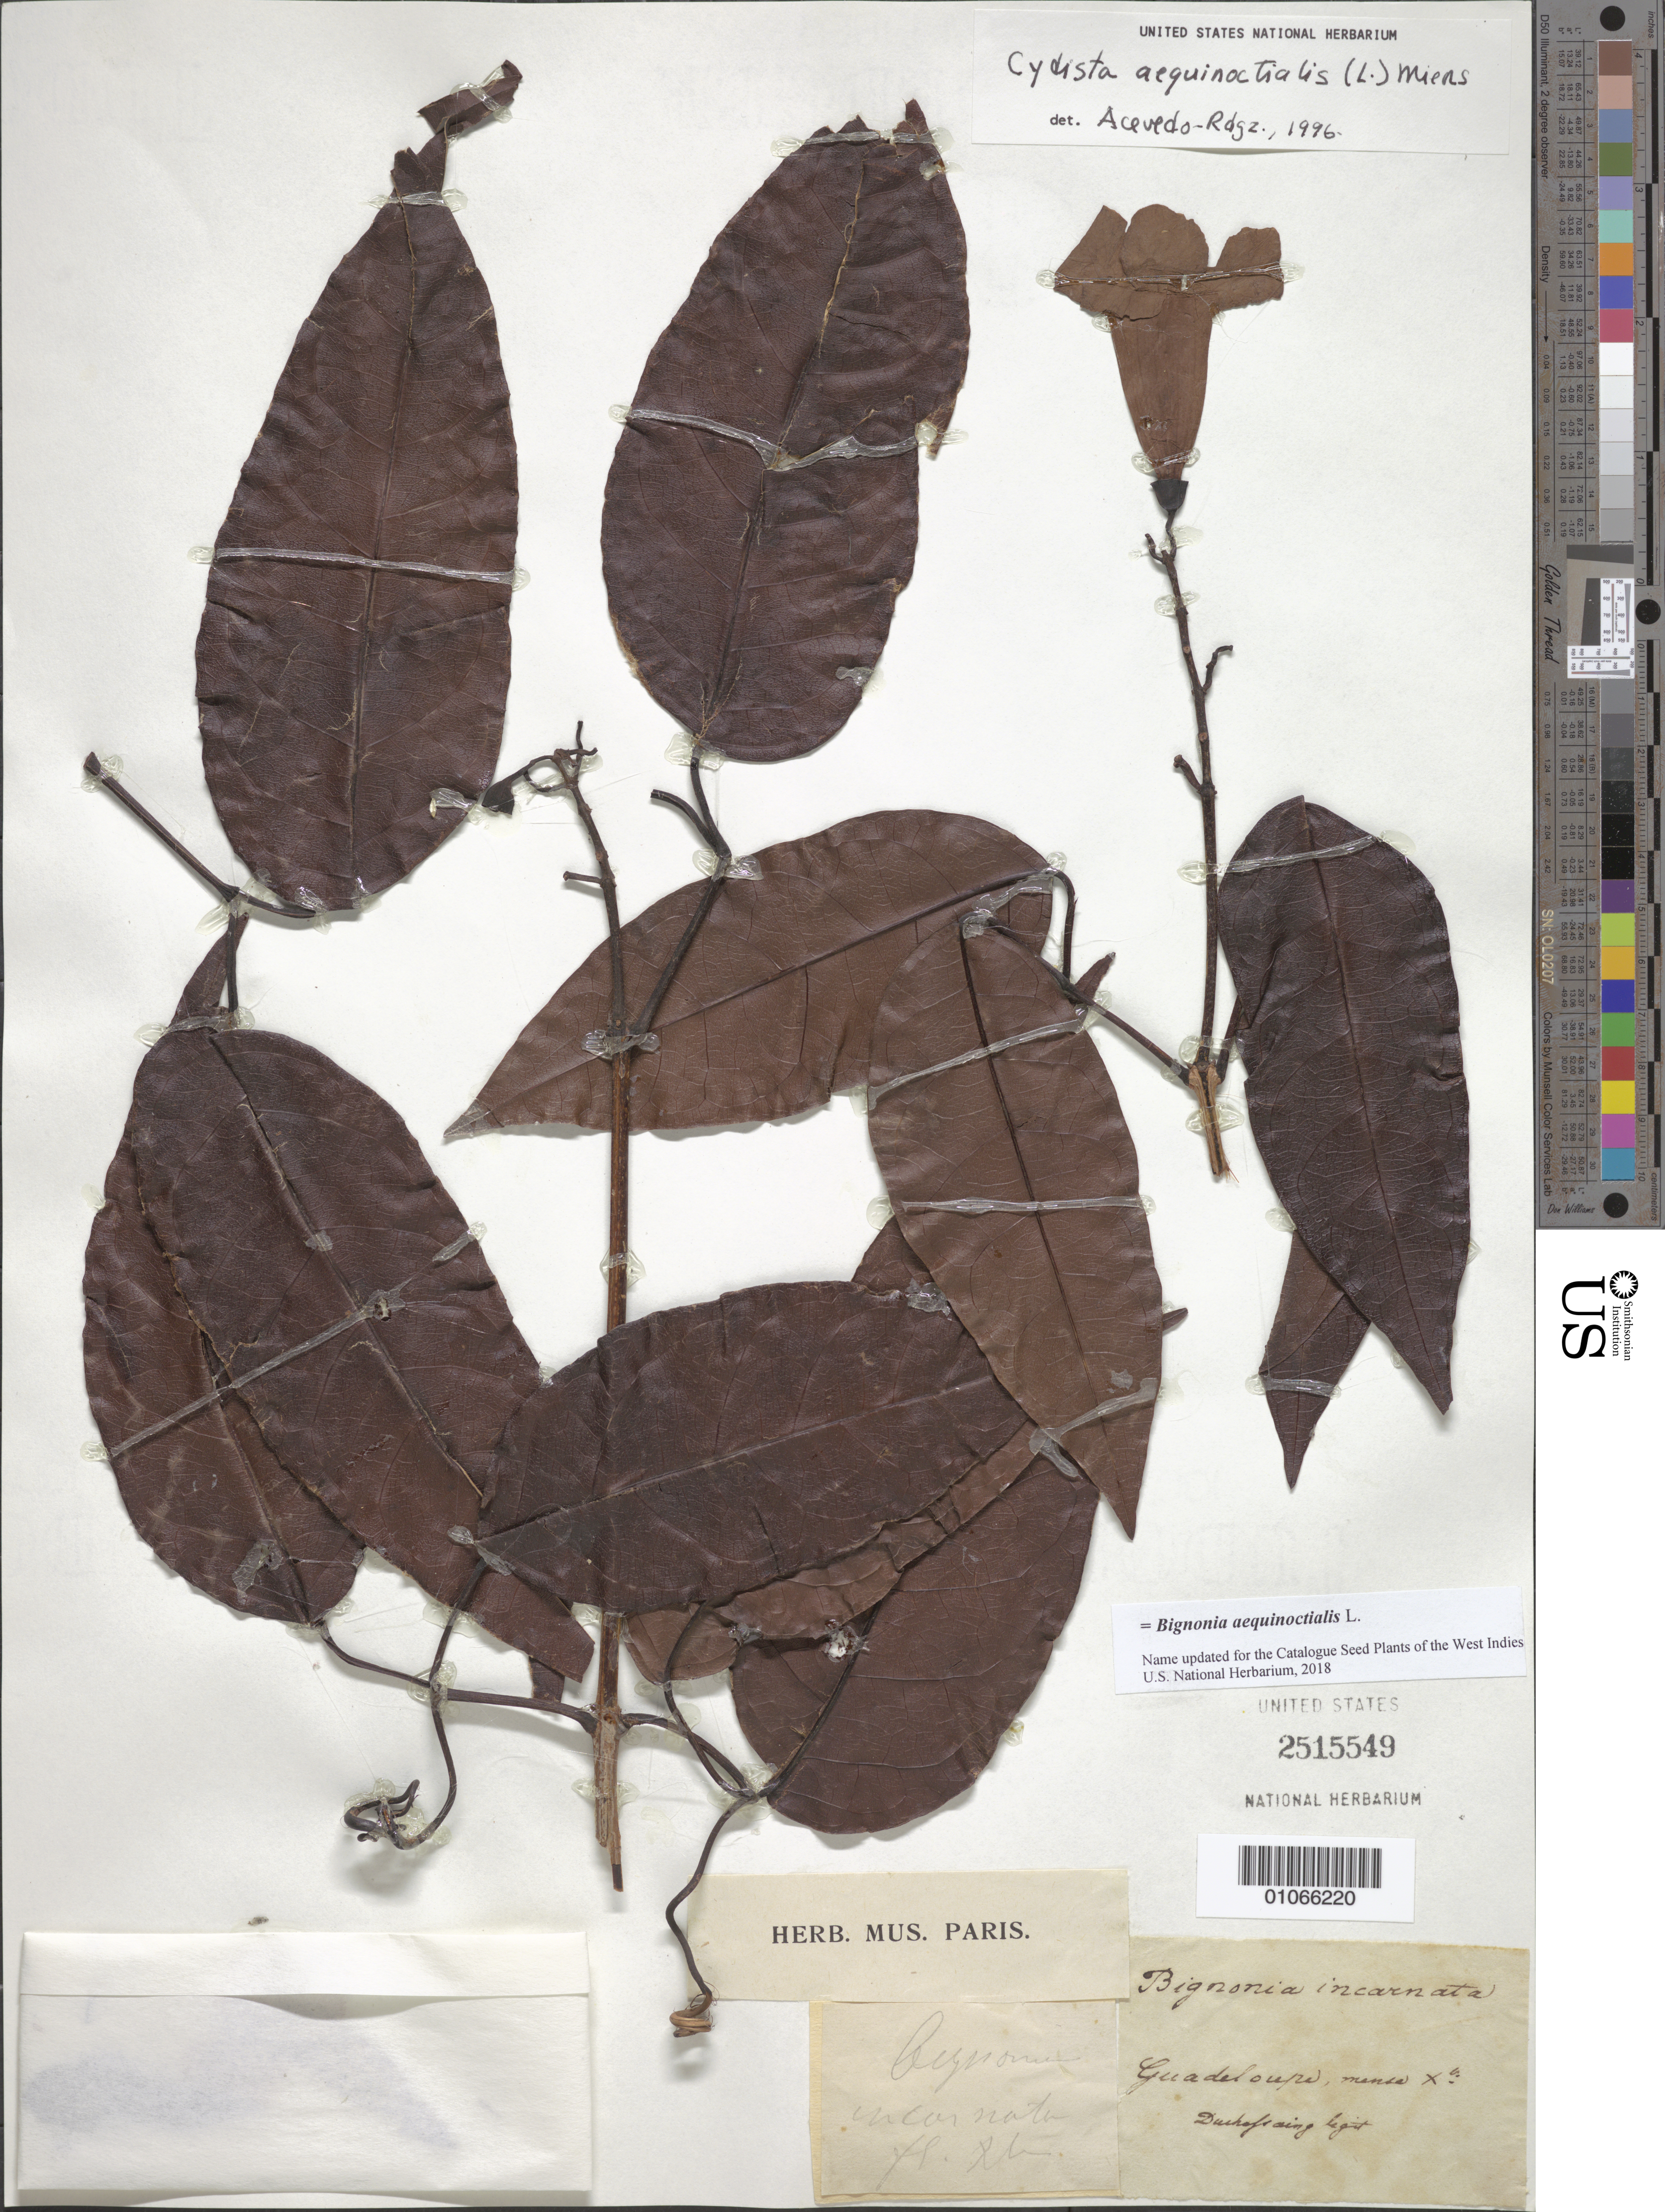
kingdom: Plantae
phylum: Tracheophyta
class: Magnoliopsida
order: Lamiales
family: Bignoniaceae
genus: Bignonia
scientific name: Bignonia aequinoctialis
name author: L.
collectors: -. Duchassaing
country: Guadeloupe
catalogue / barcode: US 2515549